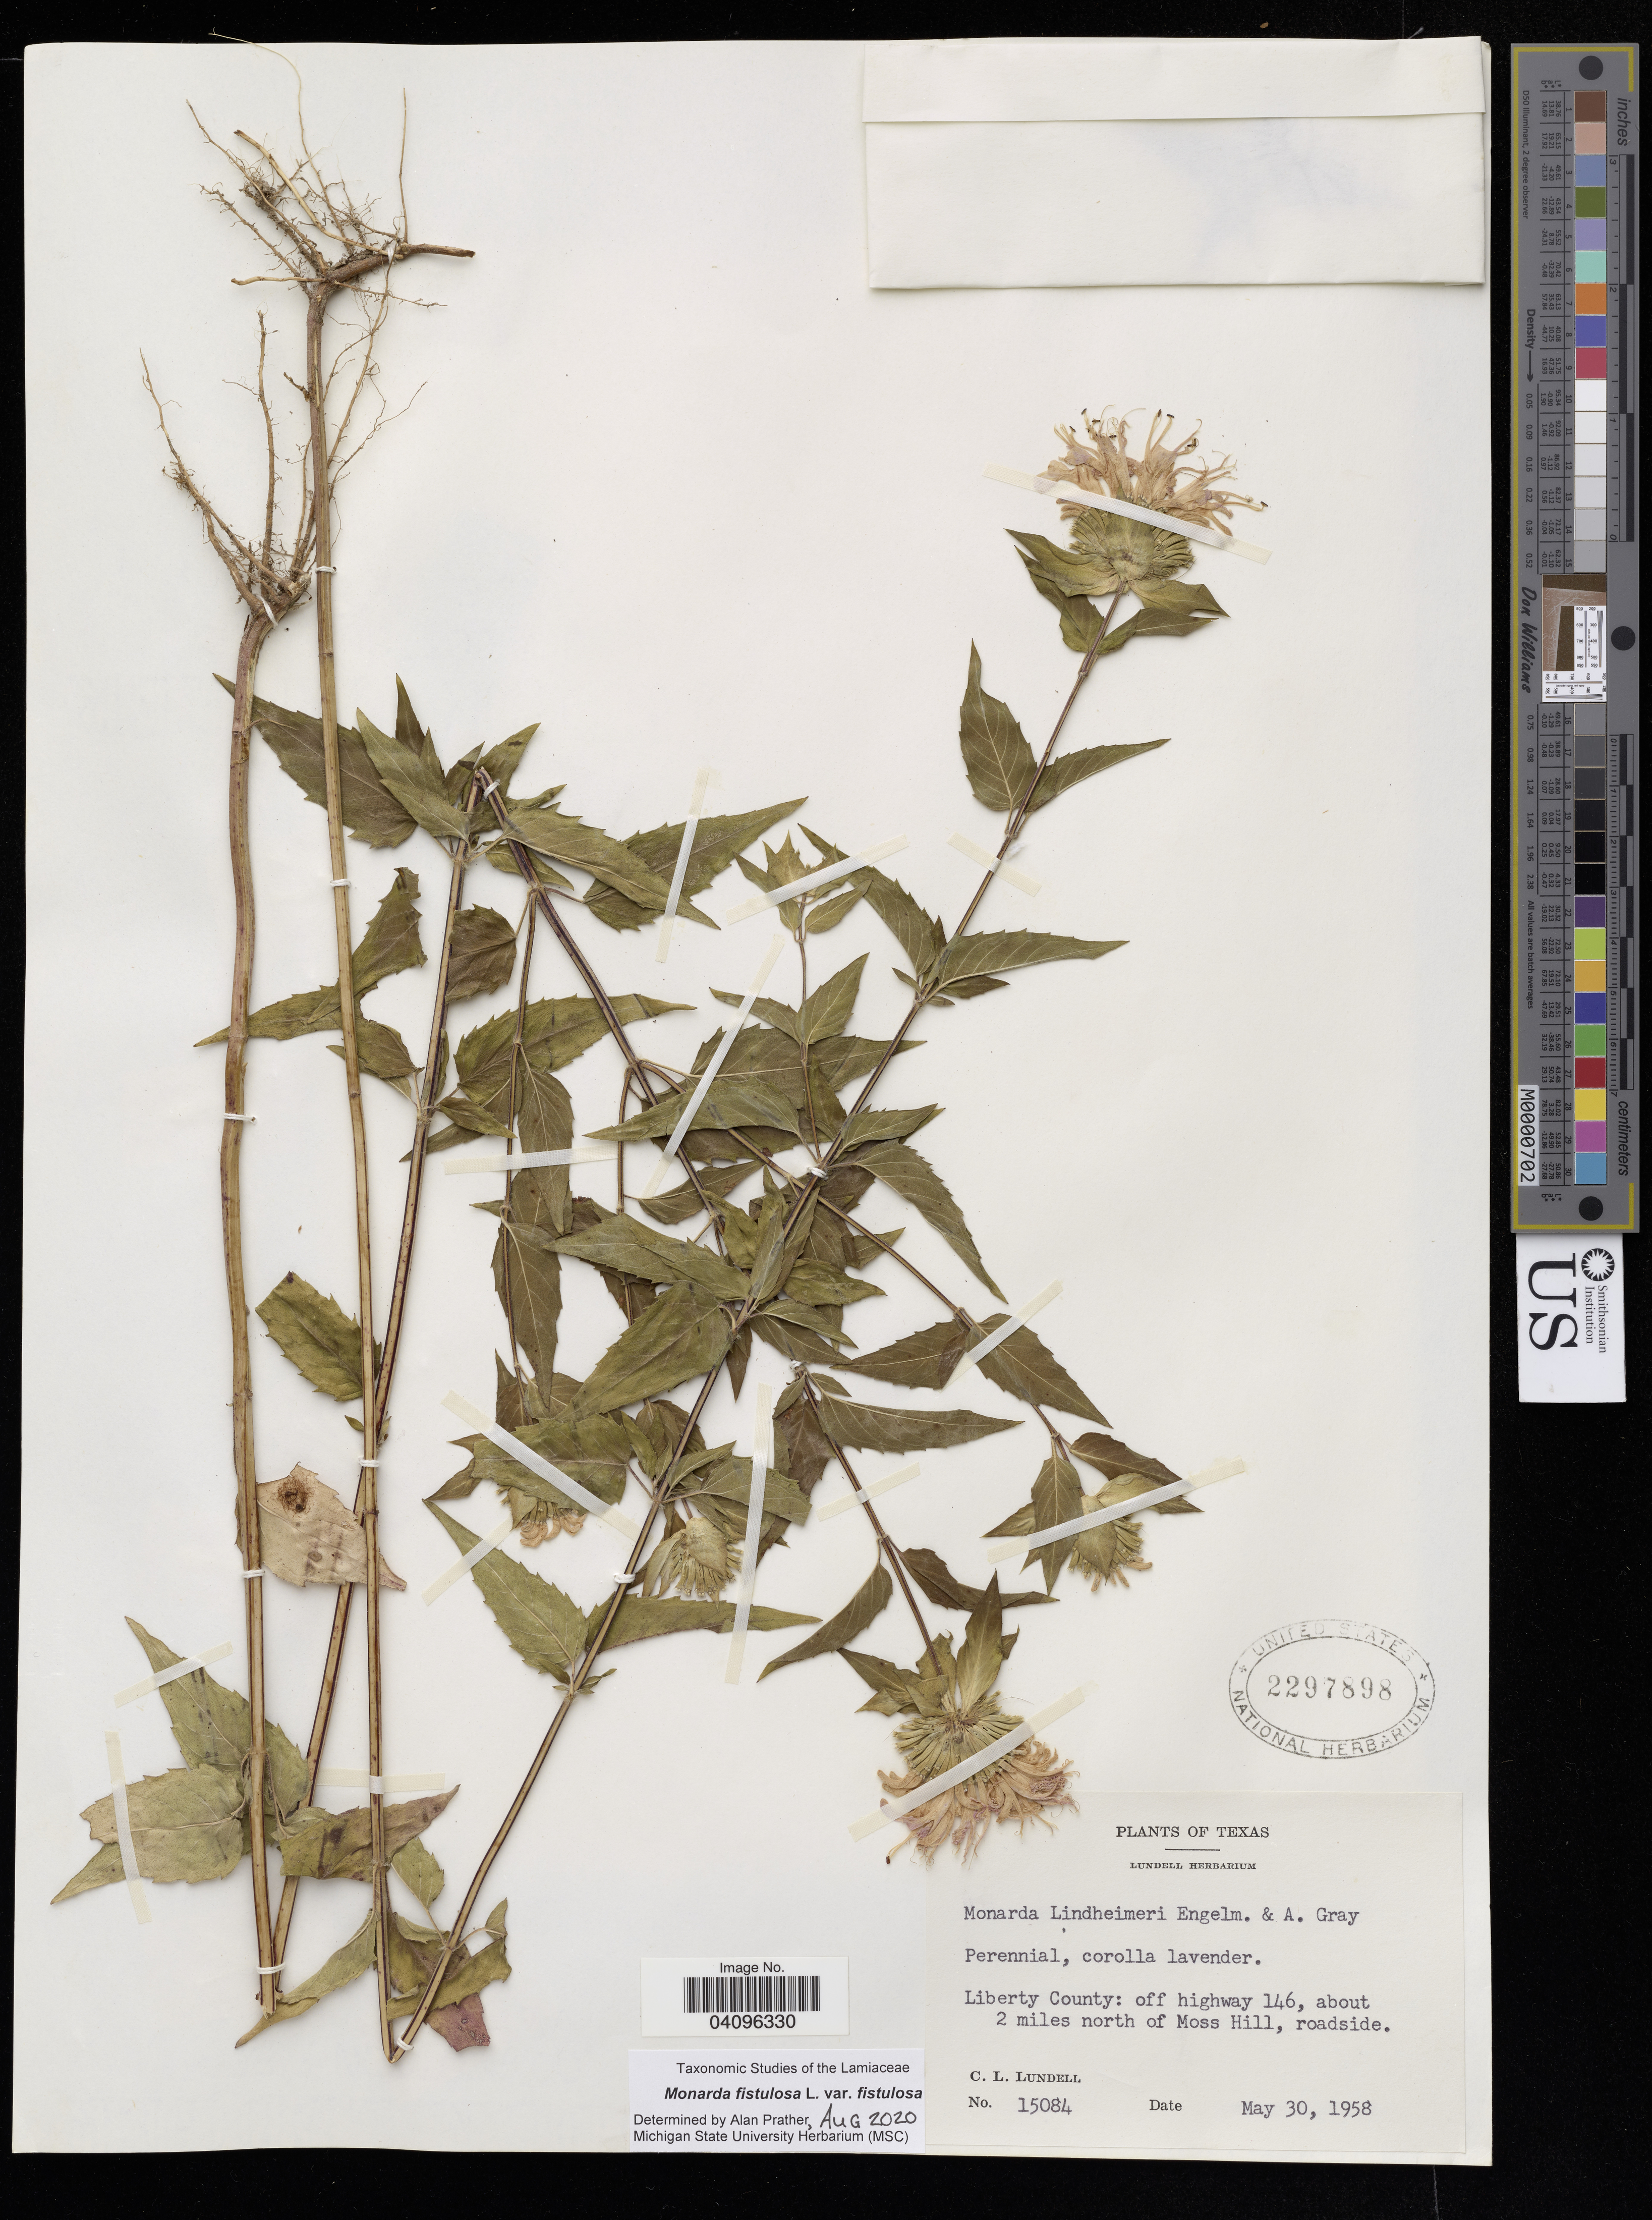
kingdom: Plantae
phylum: Tracheophyta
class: Magnoliopsida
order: Lamiales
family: Lamiaceae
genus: Monarda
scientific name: Monarda fistulosa var. fistulosa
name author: L.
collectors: C. L. Lundell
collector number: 15084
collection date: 1958-05-30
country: United States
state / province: Texas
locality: Liberty County: off highway 146, about 2 miles north of Moss Hill, roadside.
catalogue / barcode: US 2297898